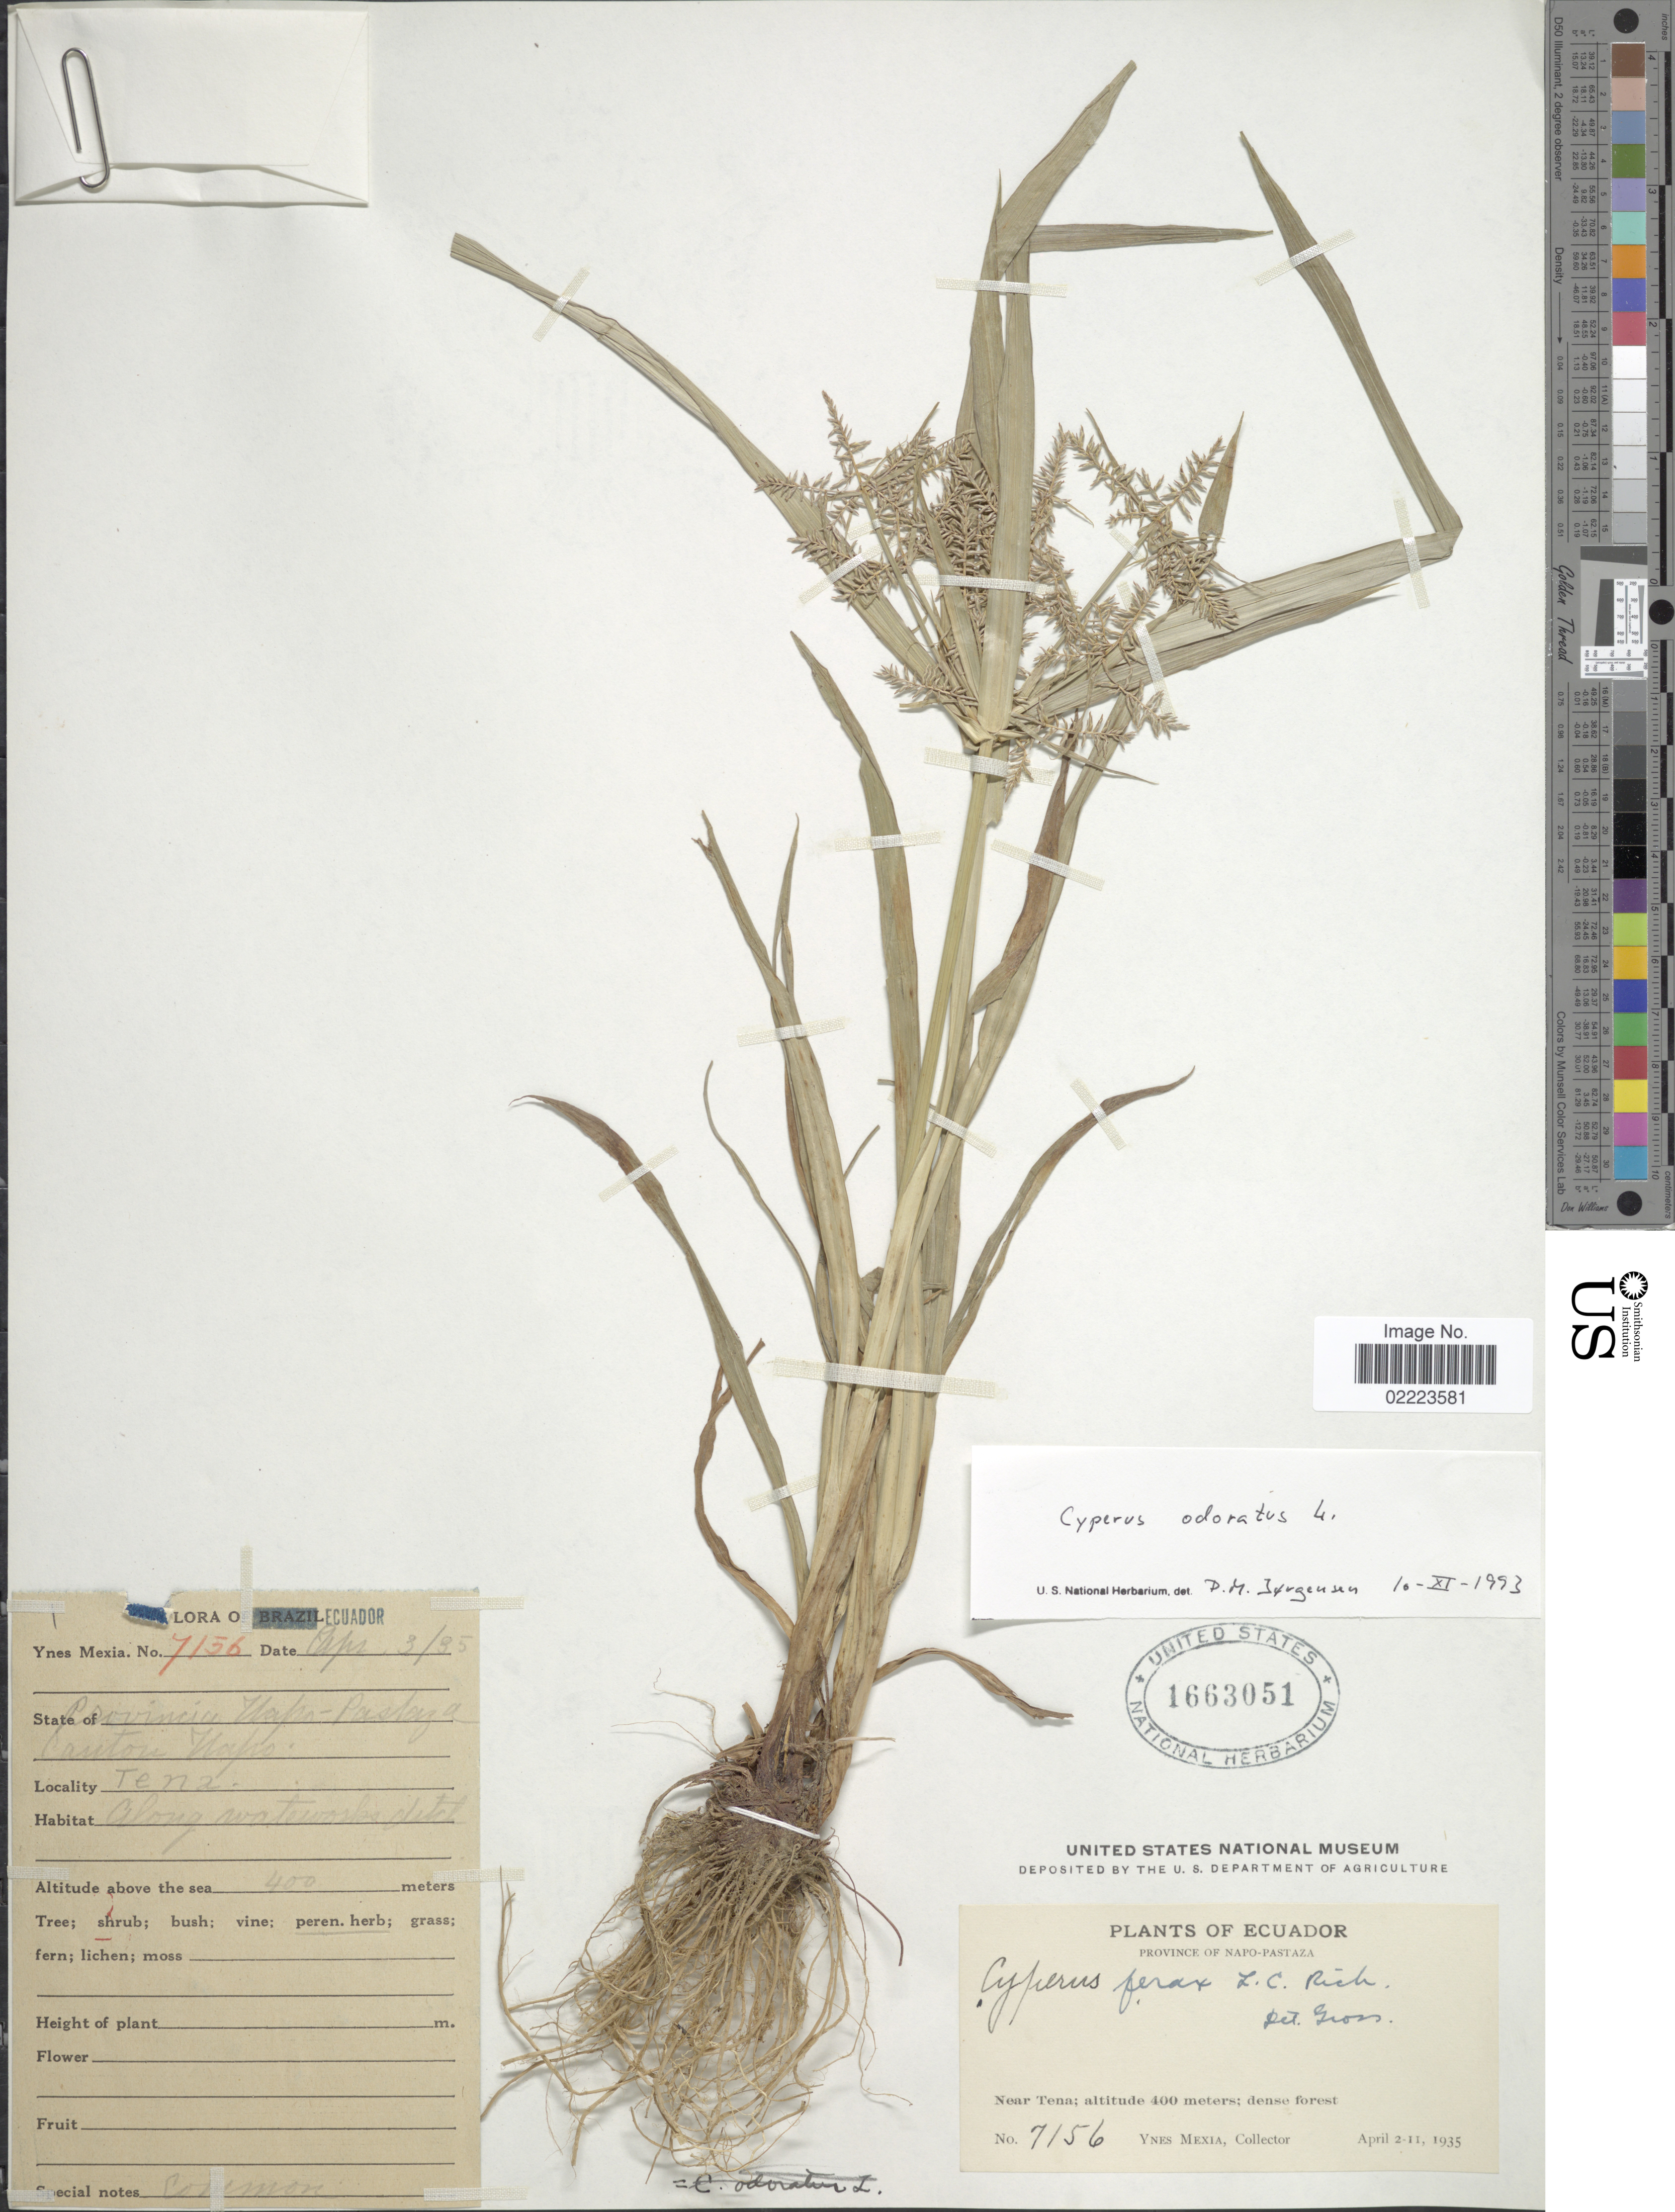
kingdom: Plantae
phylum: Tracheophyta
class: Liliopsida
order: Poales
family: Cyperaceae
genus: Cyperus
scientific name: Cyperus odoratus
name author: L.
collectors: Y. Mexia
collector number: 7156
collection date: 1935-04-02/1935-04-11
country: Ecuador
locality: Province of Napo-Pastaza. Near Tena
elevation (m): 400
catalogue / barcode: US 1663051